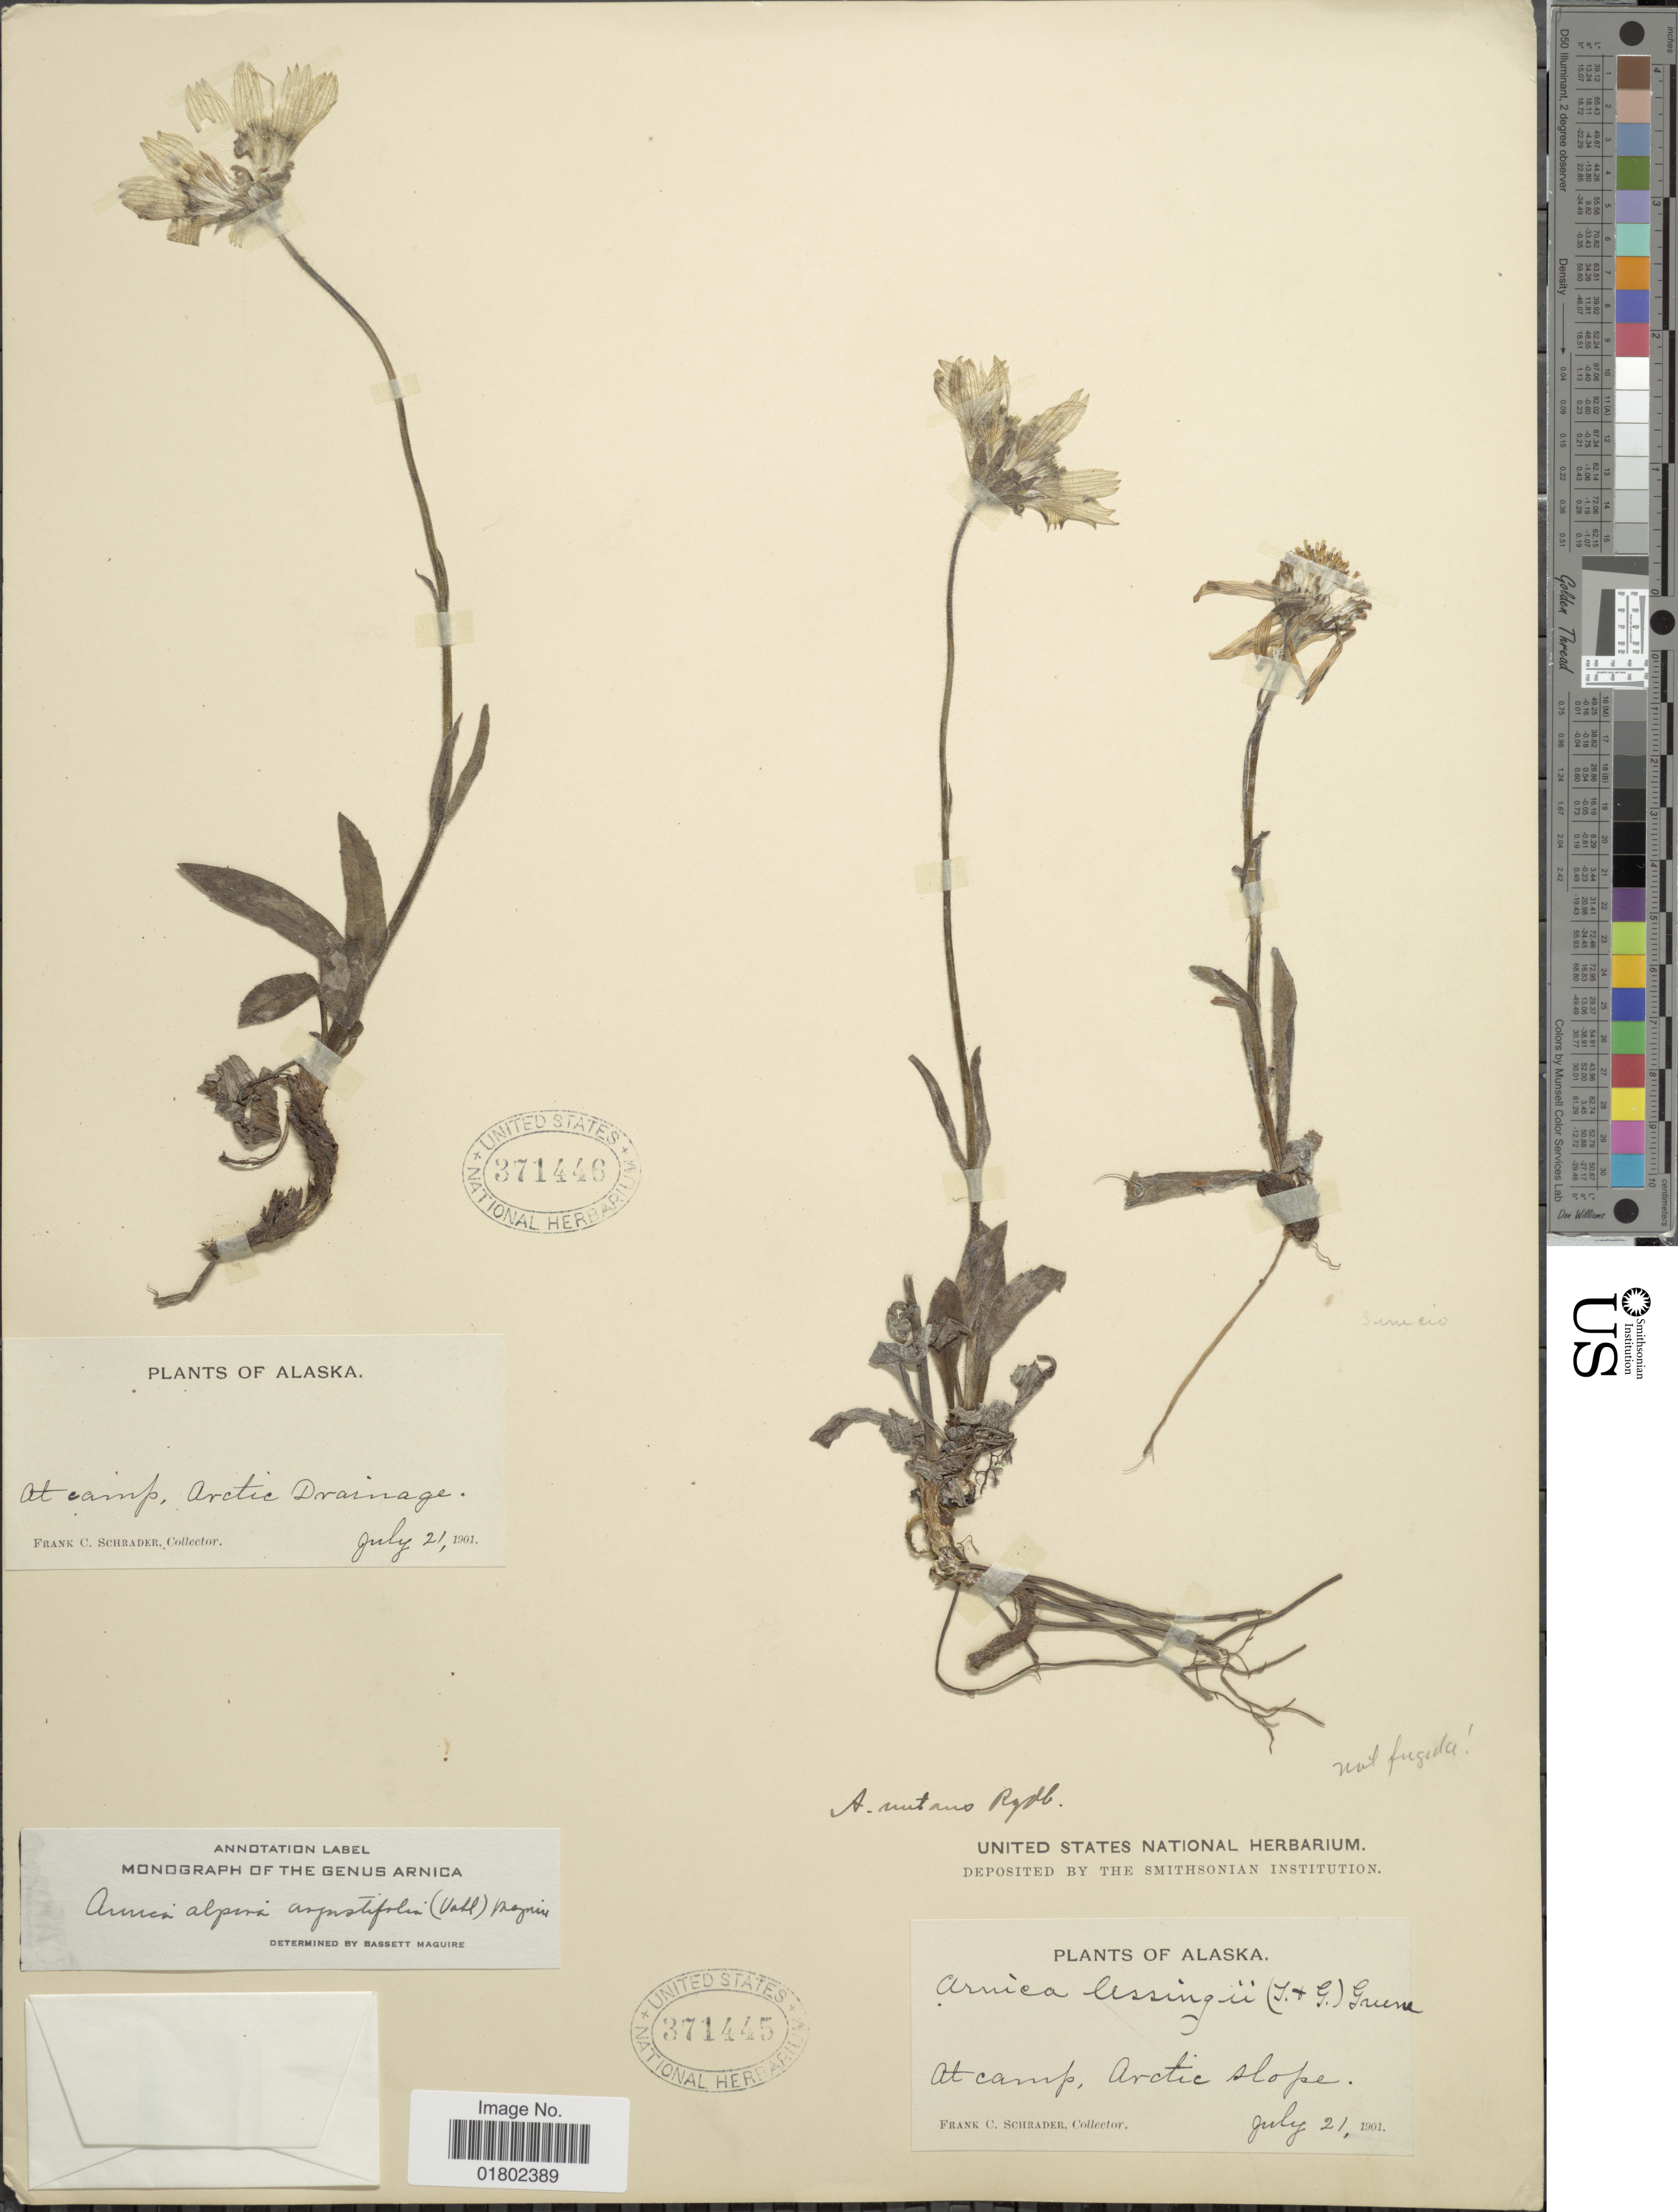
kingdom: Plantae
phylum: Tracheophyta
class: Magnoliopsida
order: Asterales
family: Asteraceae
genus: Arnica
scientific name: Arnica alpina var. angustifolia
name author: (Vahl) Maguire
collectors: F. C. Schrader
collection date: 1901-07-21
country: United States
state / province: Alaska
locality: At Camp, Arctic slope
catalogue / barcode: US 371445-2